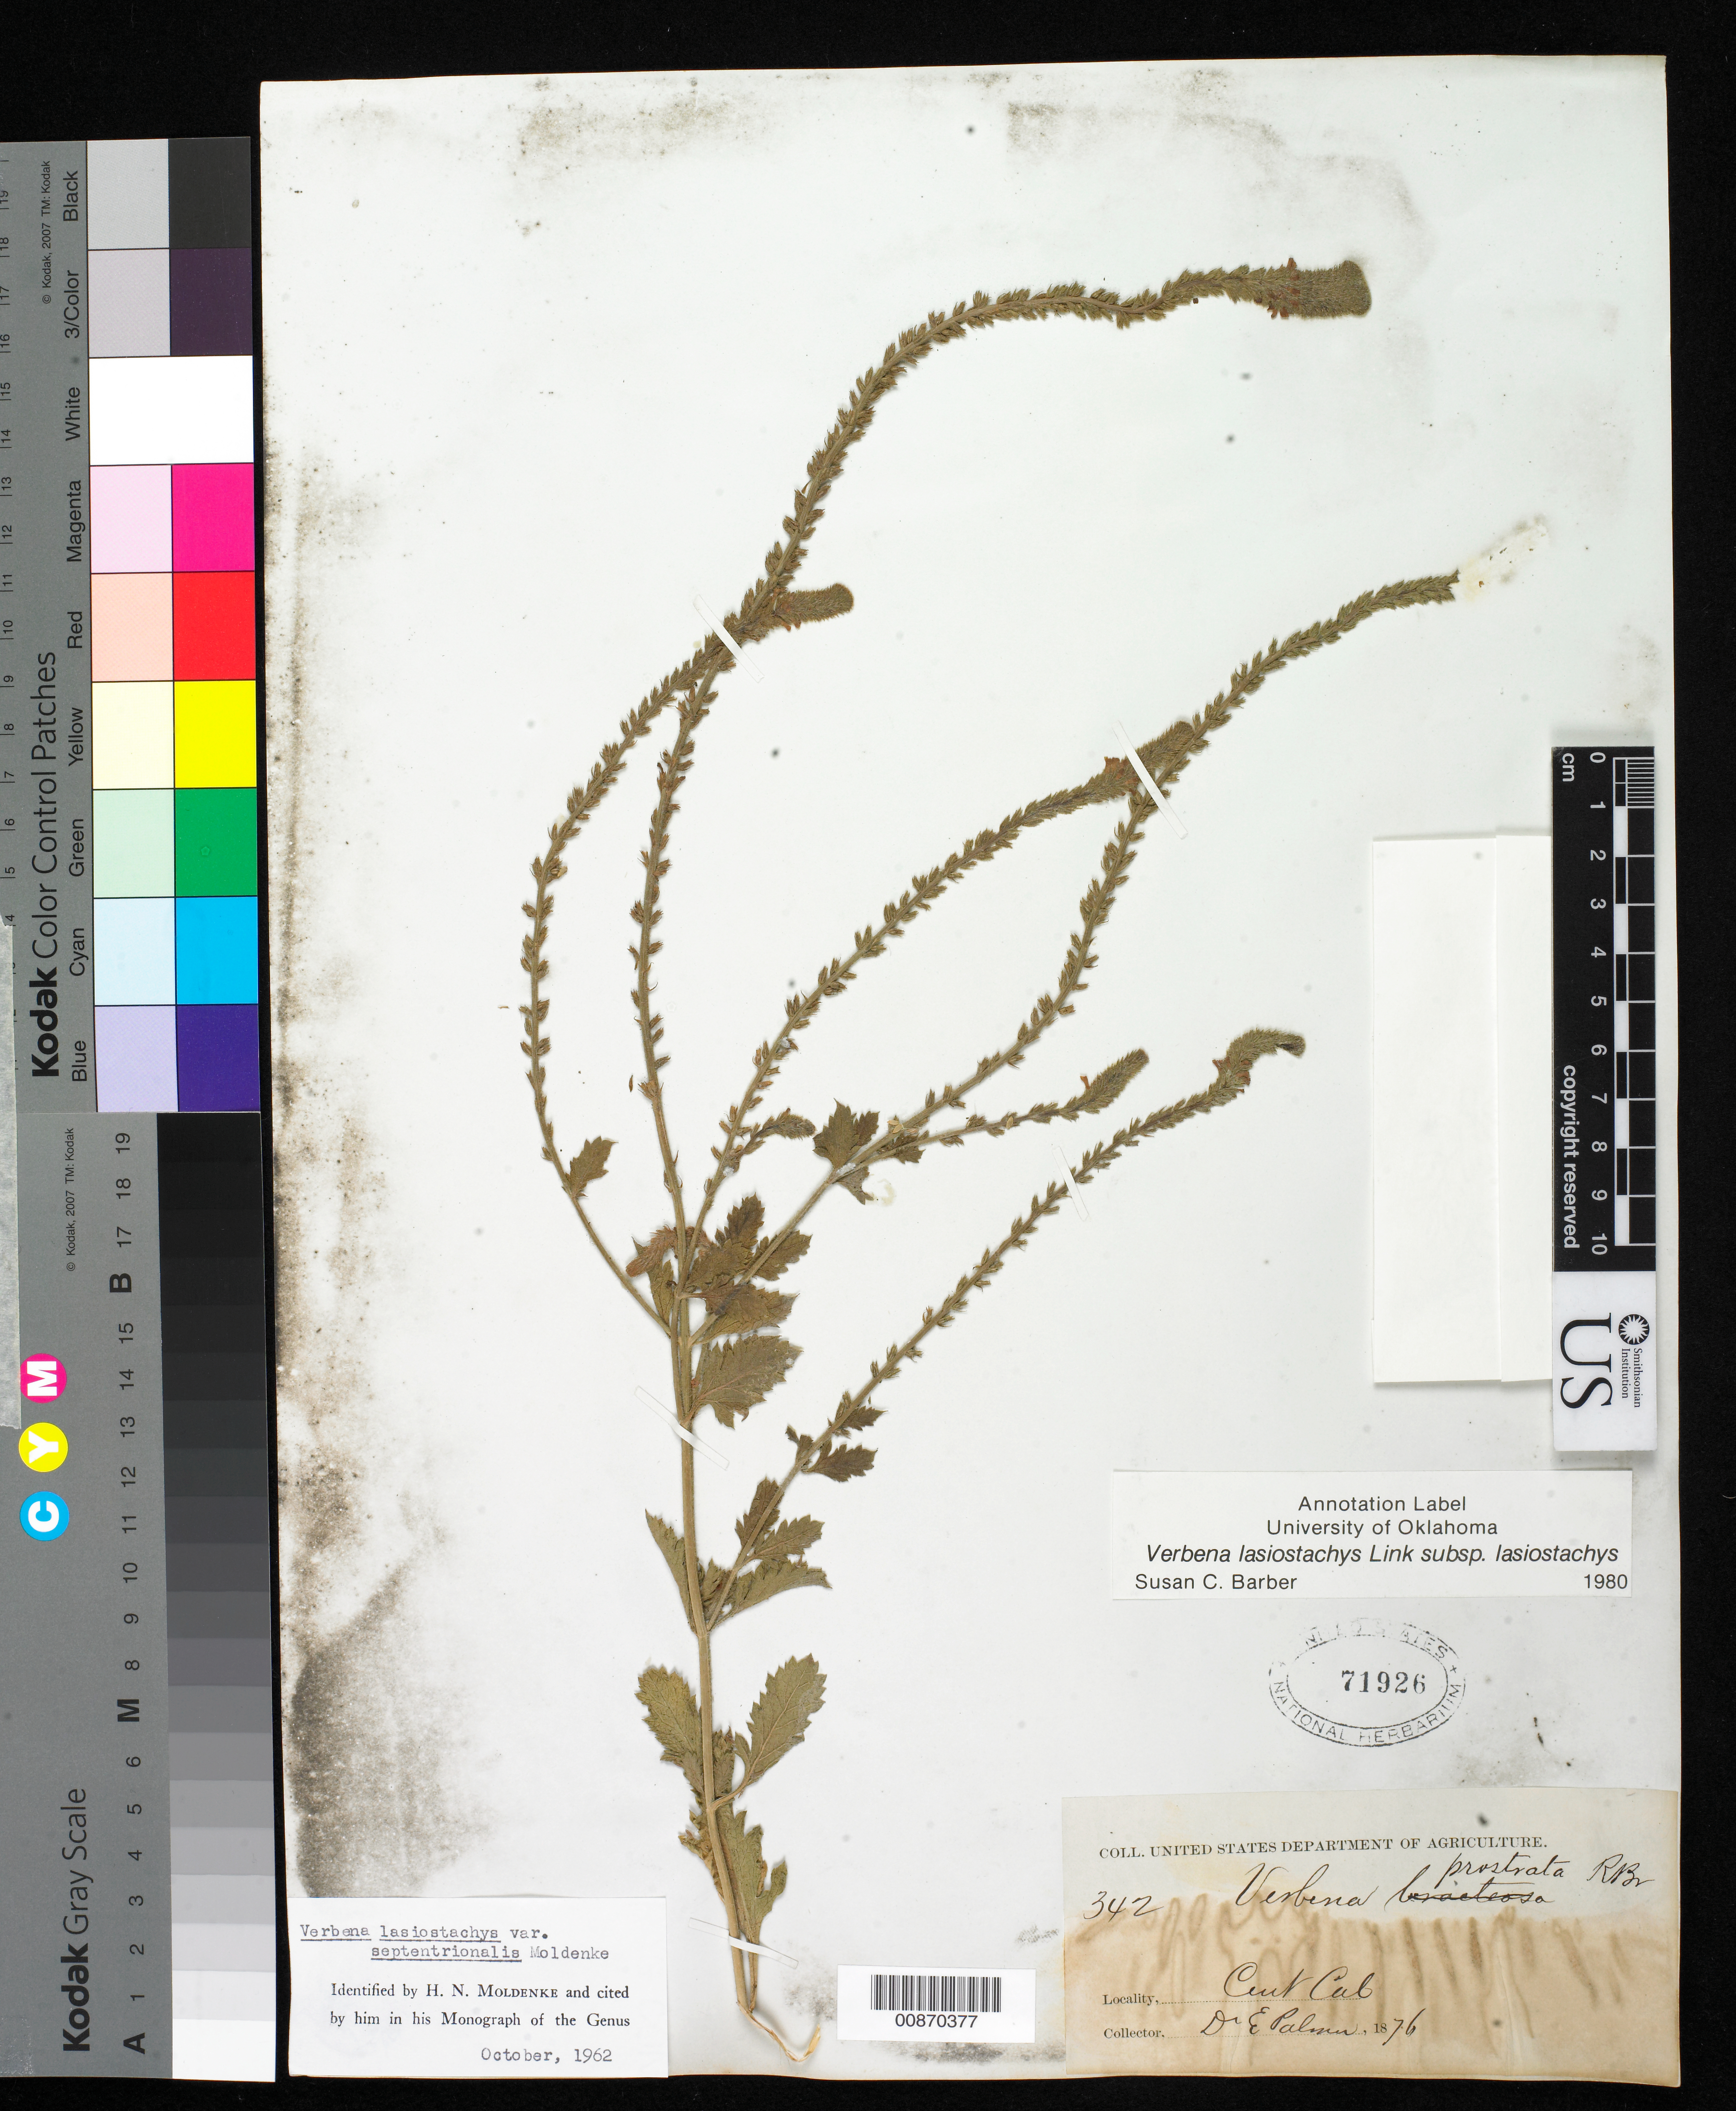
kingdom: Plantae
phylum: Tracheophyta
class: Magnoliopsida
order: Lamiales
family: Verbenaceae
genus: Verbena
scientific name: Verbena lasiostachys var. lasiostachys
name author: Link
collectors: E. Palmer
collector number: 342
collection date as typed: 1876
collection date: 1876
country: United States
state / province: California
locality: Central California.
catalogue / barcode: US 71926